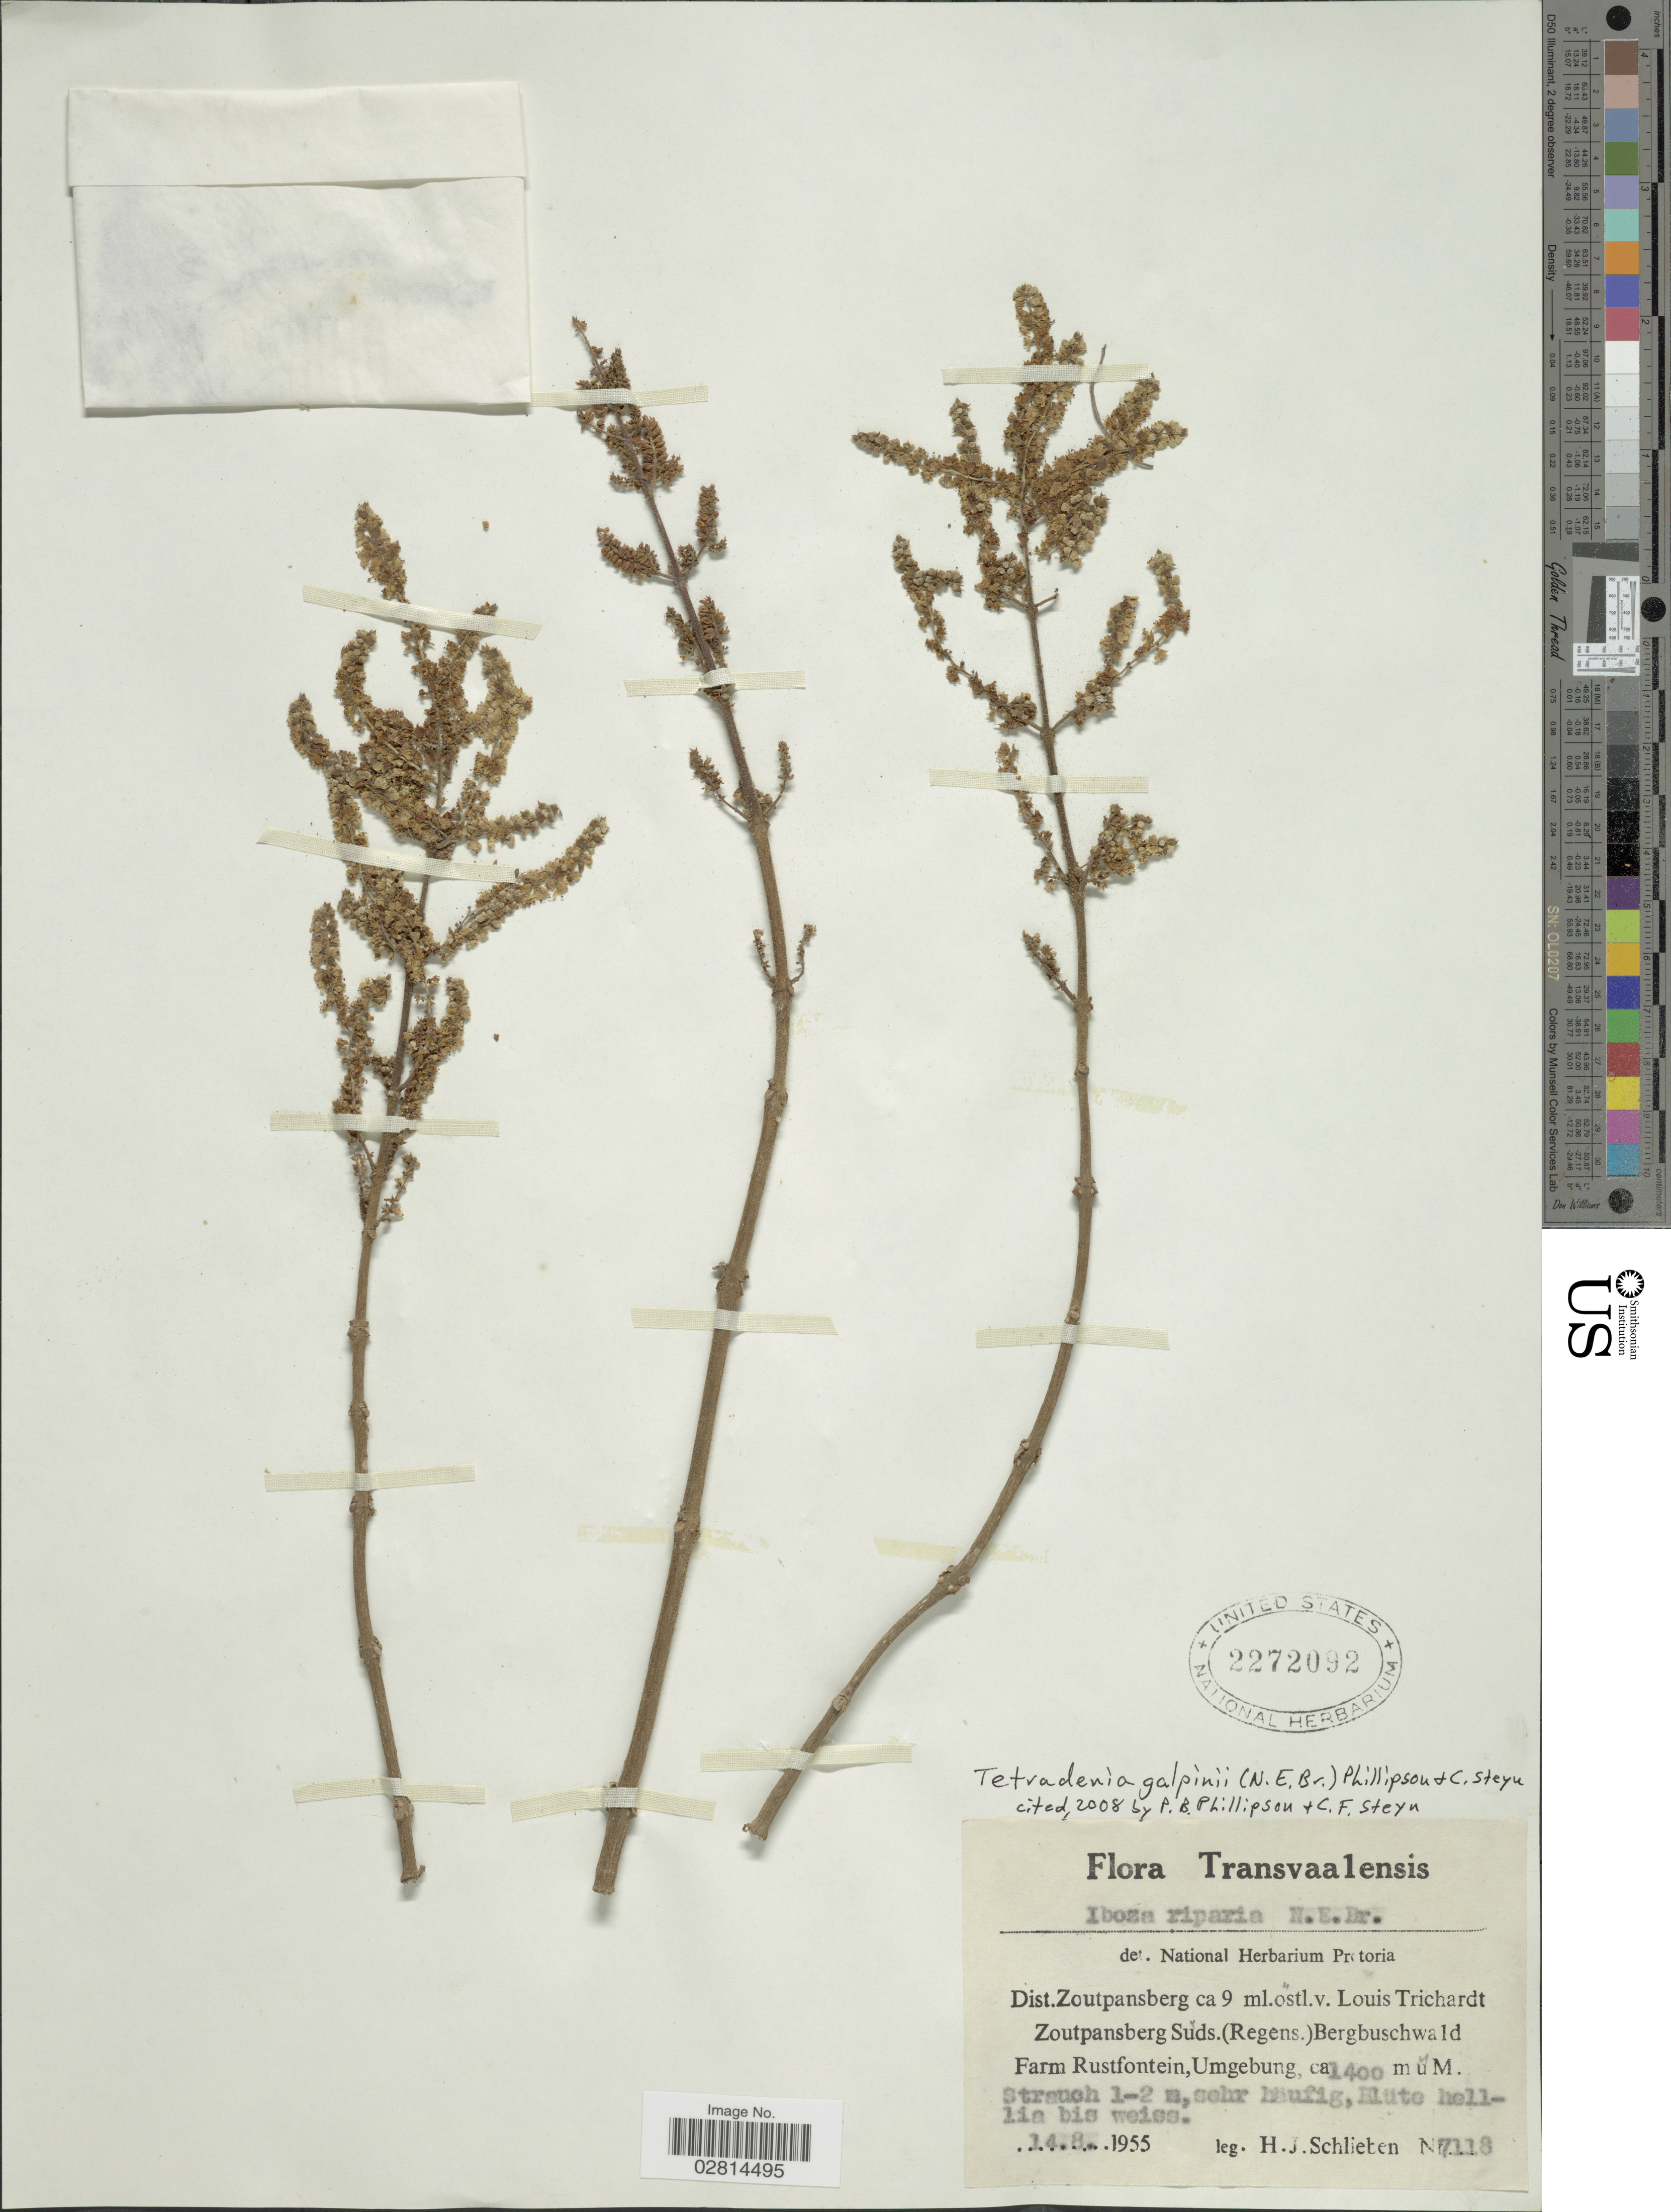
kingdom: Plantae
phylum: Tracheophyta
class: Magnoliopsida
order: Lamiales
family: Lamiaceae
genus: Tetradenia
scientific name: Tetradenia galpinii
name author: (N.E. Br.) Phillipson & C.F. Steyn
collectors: H. J. Schlieben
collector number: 7118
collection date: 1955-08-14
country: South Africa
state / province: Limpopo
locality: Transvaalensis. Dist.Zoutpansberg ca 9 ml.ostl.v. Louis Trichardt Zoutpansberg Suds. (Regens.) Bergbuschwald Farm Rustfontein, Umgebung.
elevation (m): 1400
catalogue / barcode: US 2272092